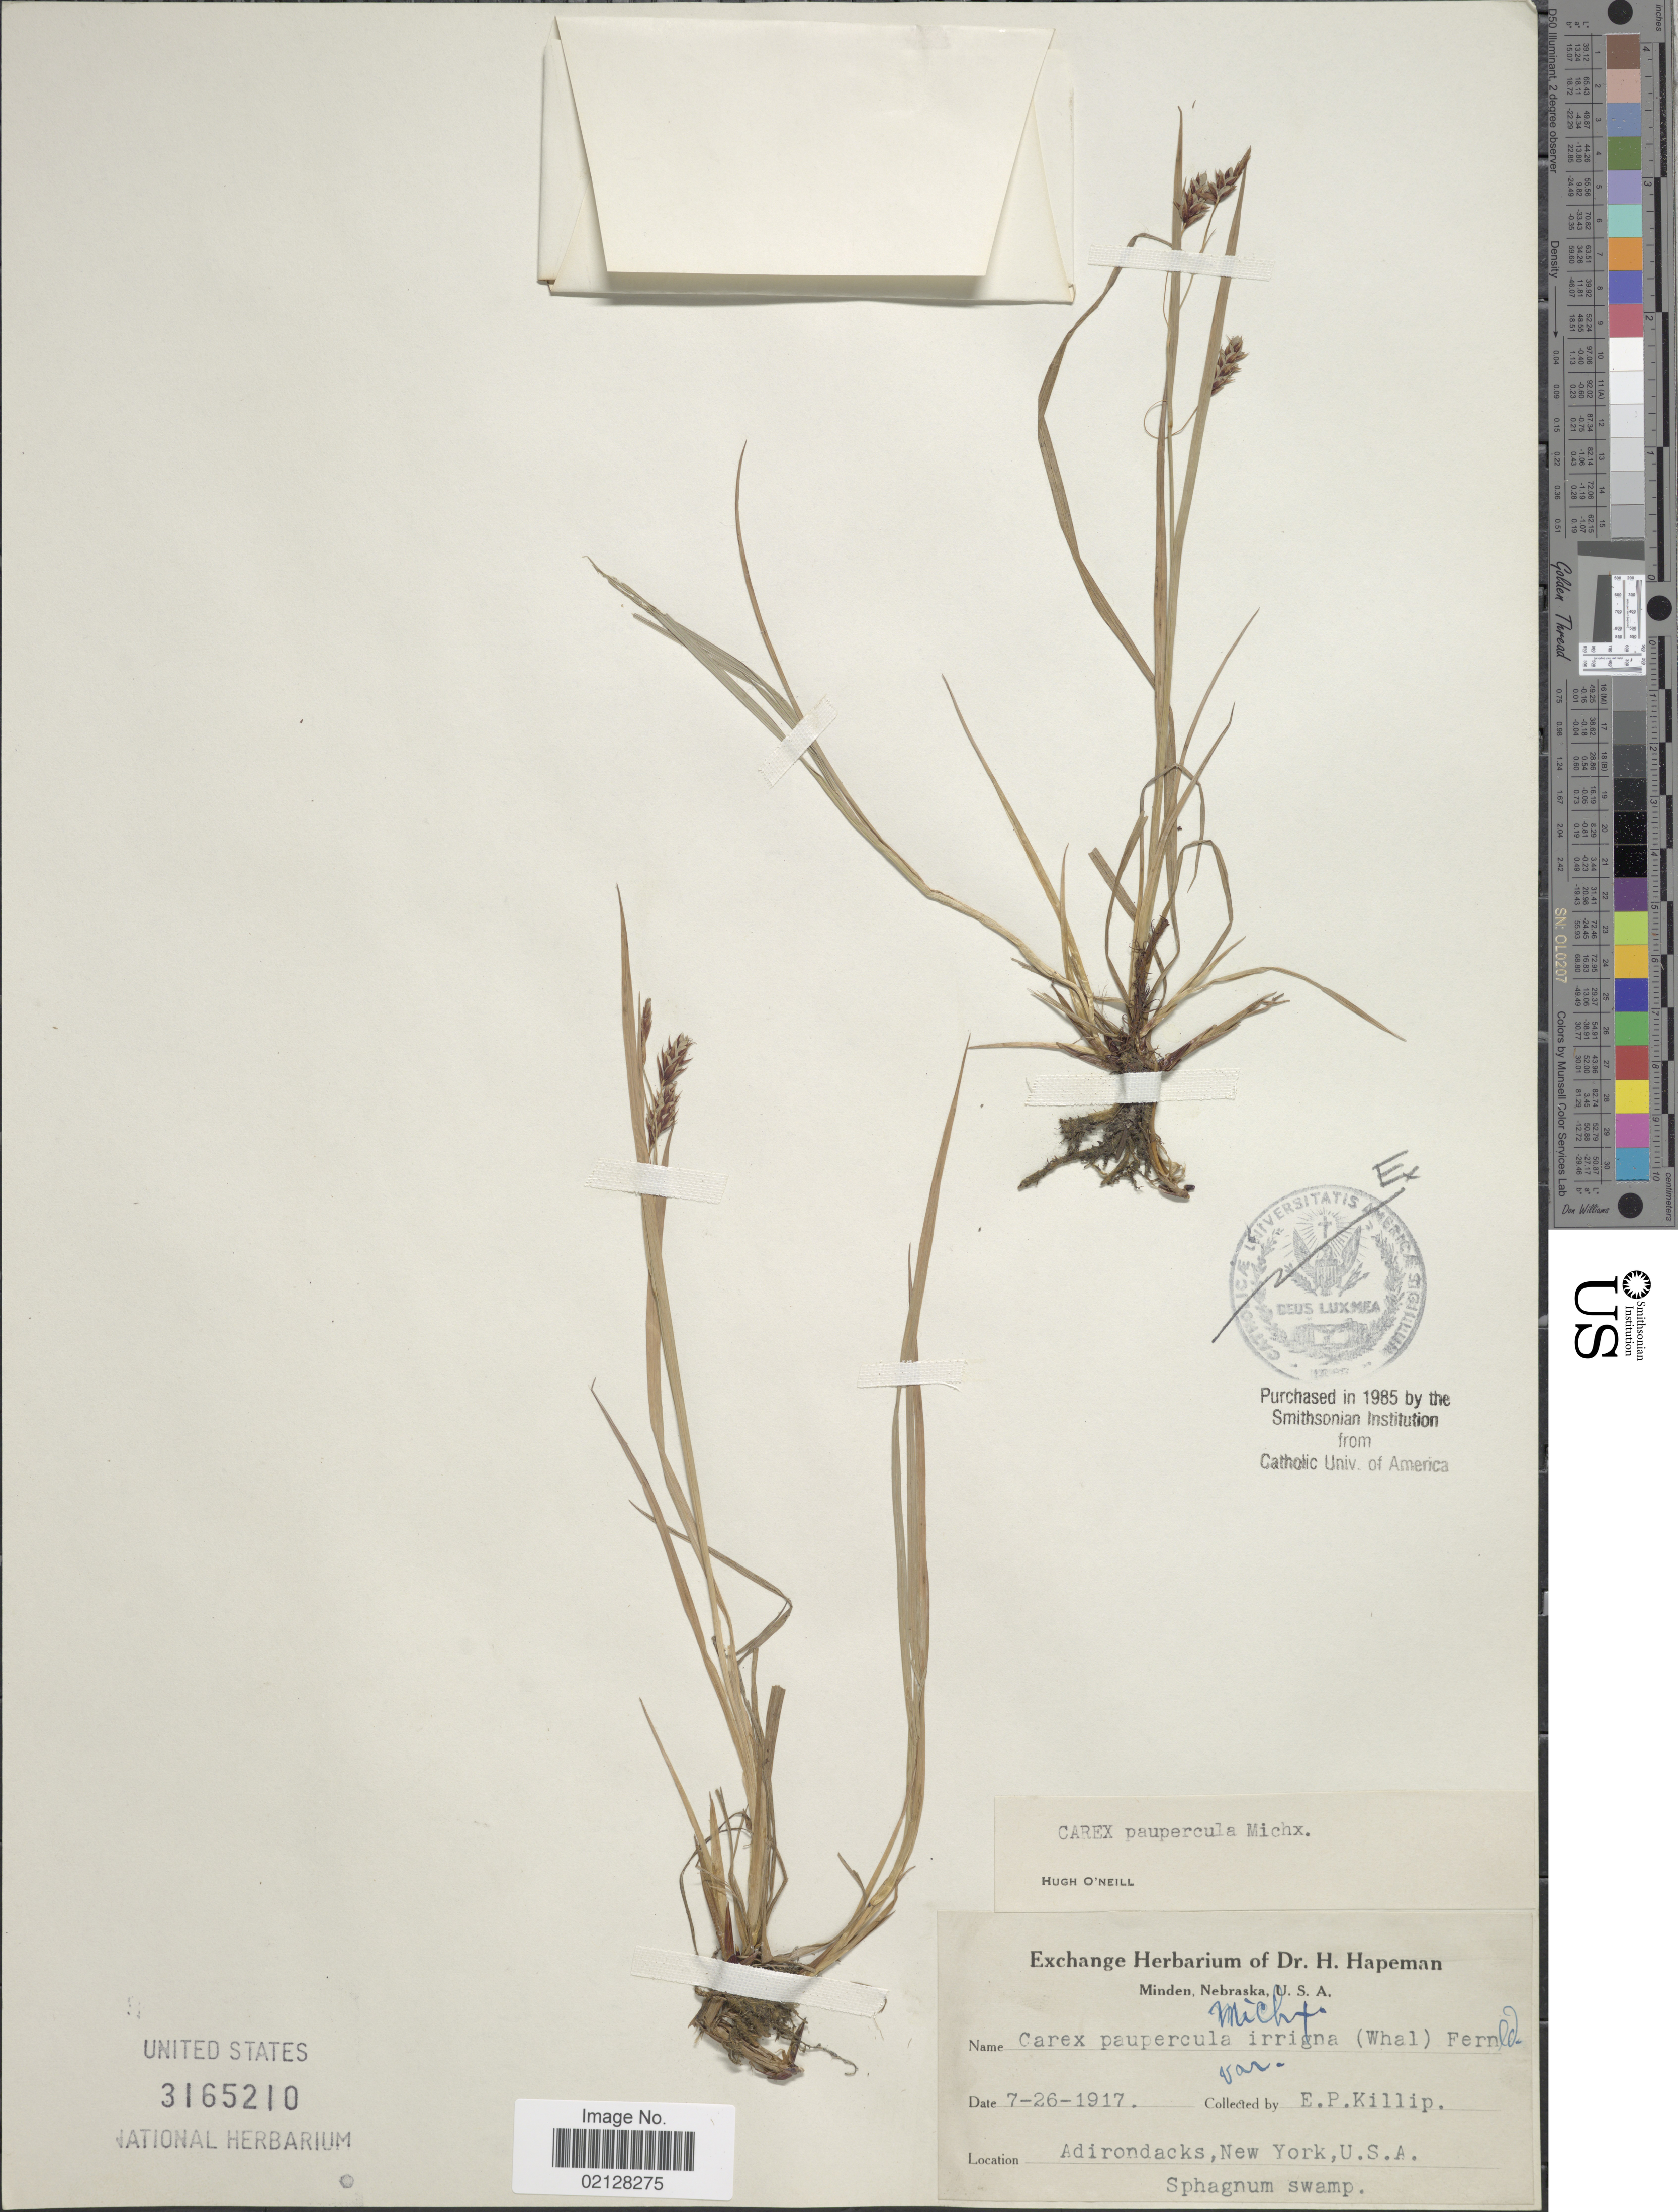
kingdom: Plantae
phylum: Tracheophyta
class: Liliopsida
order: Poales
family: Cyperaceae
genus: Carex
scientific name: Carex magellanica subsp. irrigua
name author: (Wahlenb.) Hiitonen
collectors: E. P. Killip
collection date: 1917-07-26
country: United States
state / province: New York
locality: Adirondacks, New York, U.S.A.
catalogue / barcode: US 3165210